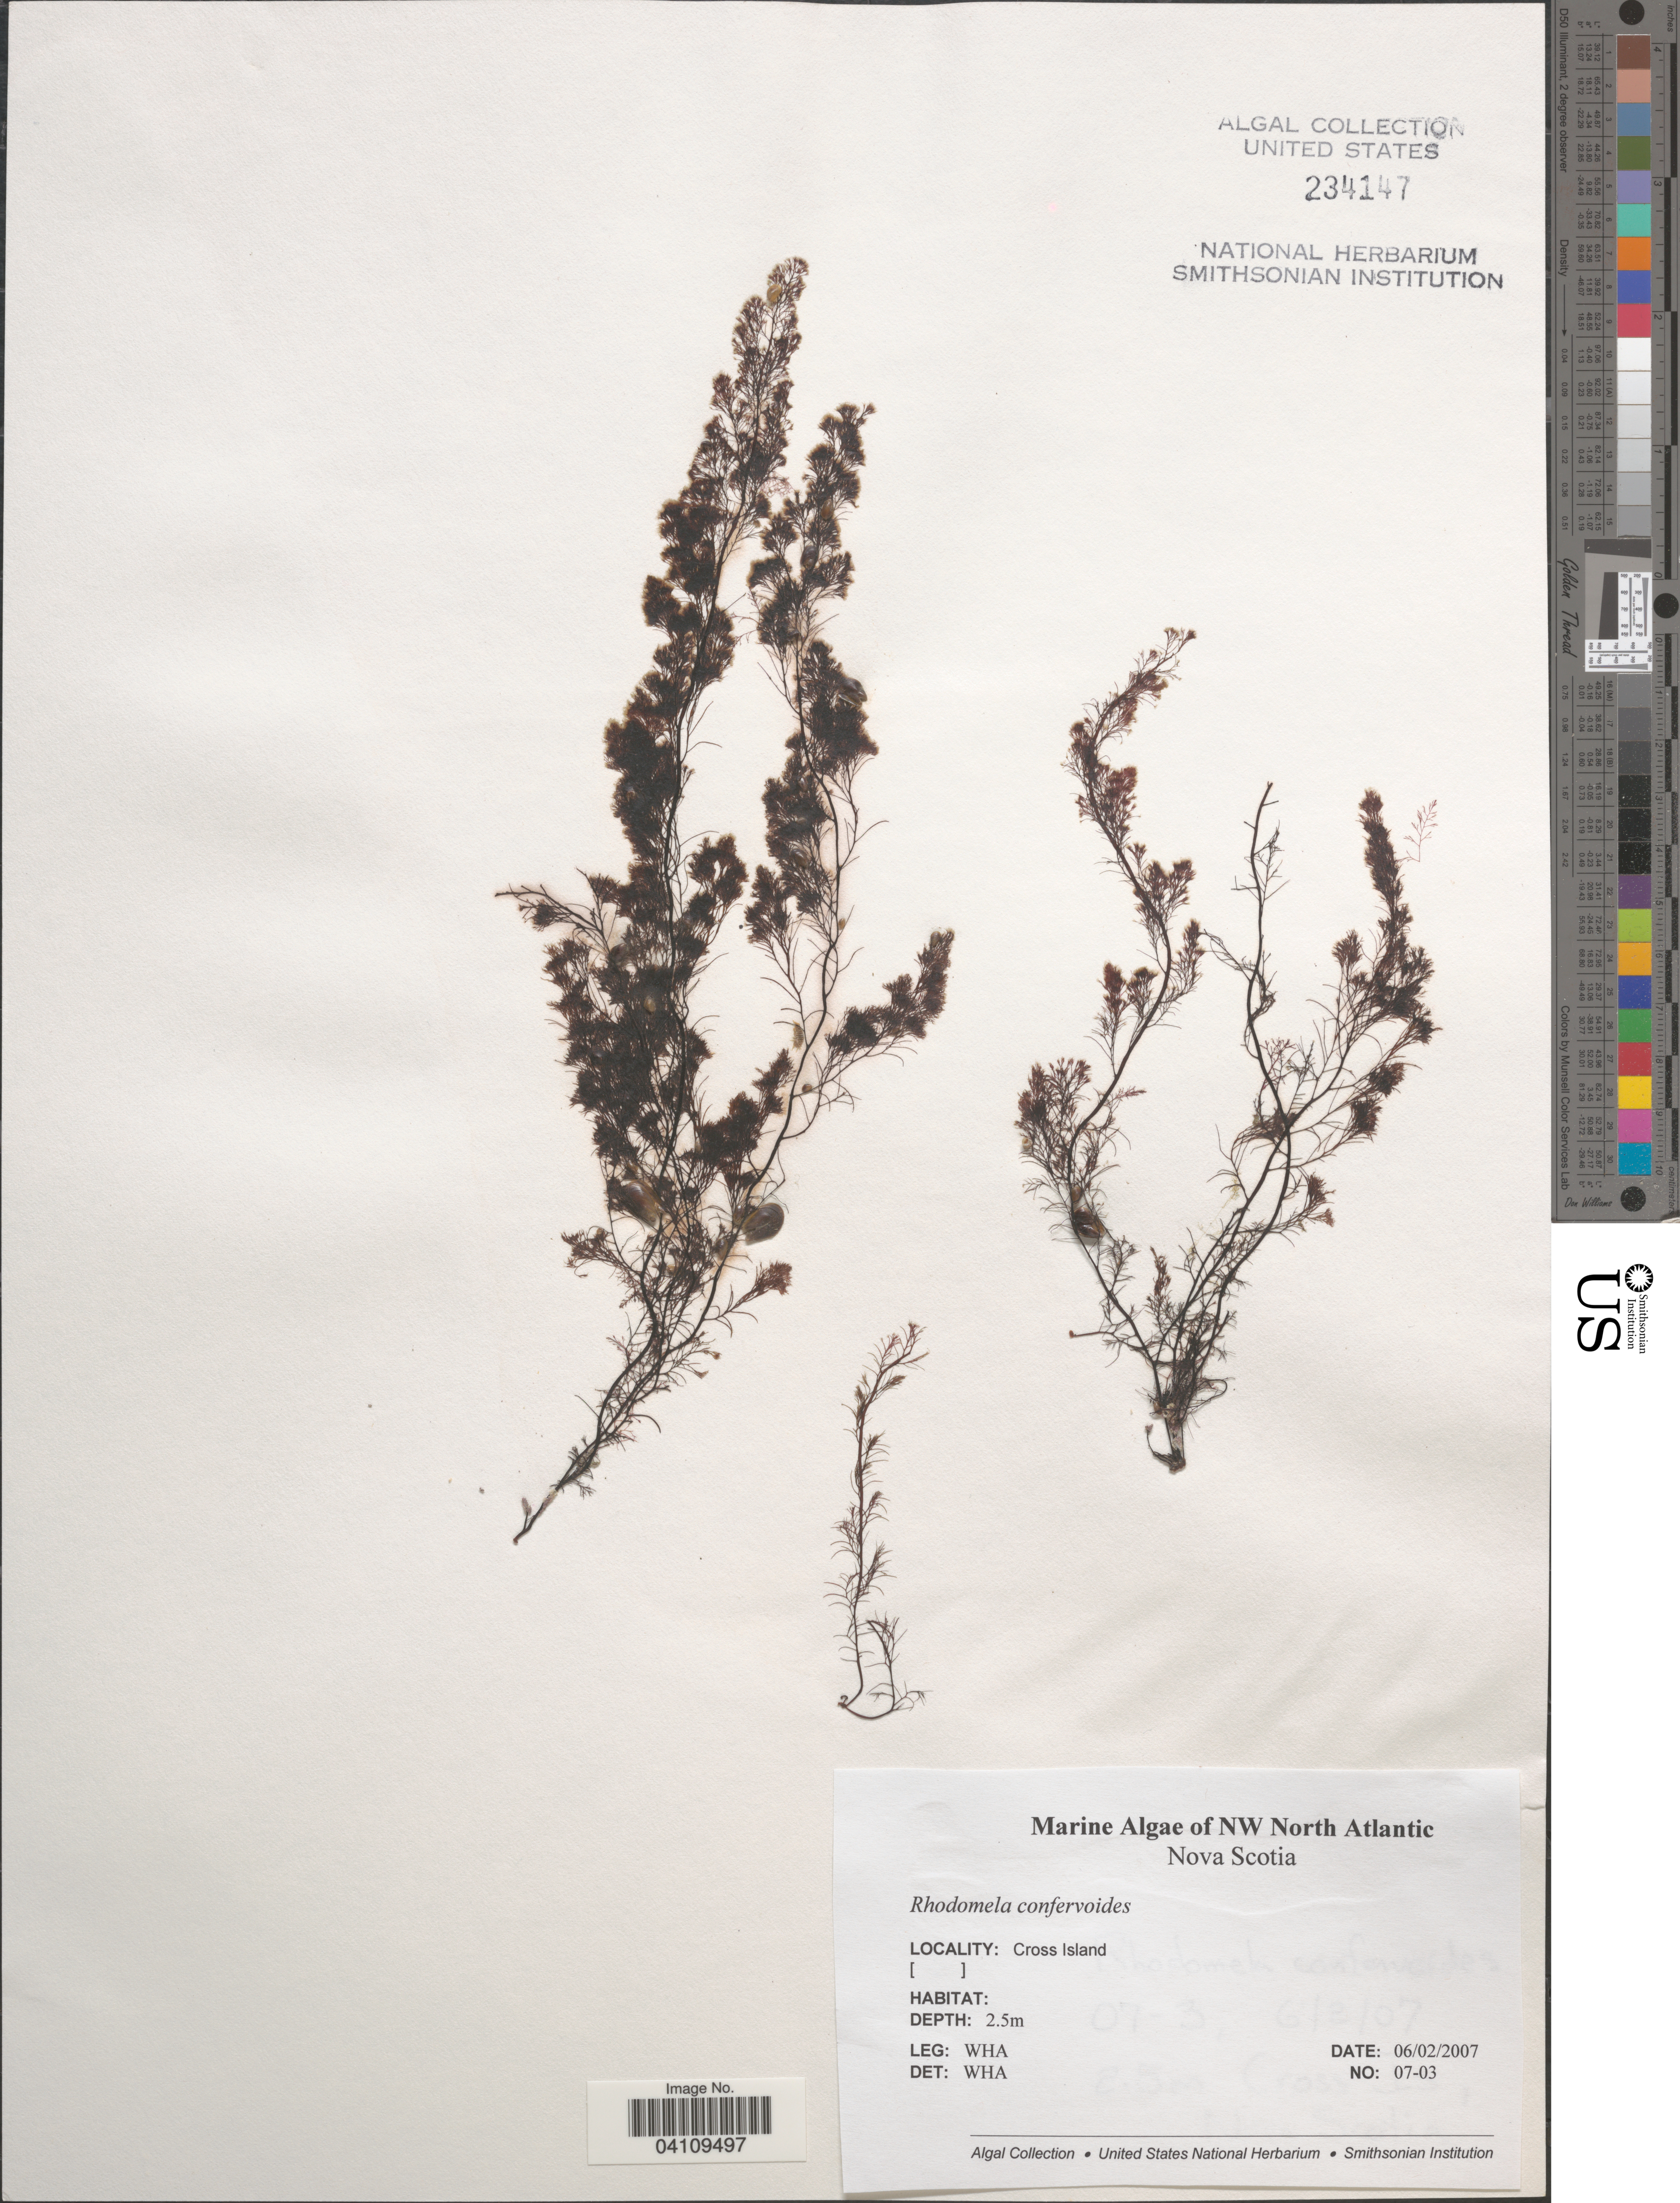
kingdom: Plantae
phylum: Rhodophyta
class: Florideophyceae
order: Ceramiales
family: Rhodomelaceae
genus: Rhodomela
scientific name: Rhodomela confervoides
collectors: W. H. Adey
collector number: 07-03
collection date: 2007-02-06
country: Canada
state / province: Nova Scotia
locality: NW North Atlantic. Cross Island.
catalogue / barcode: US 234147